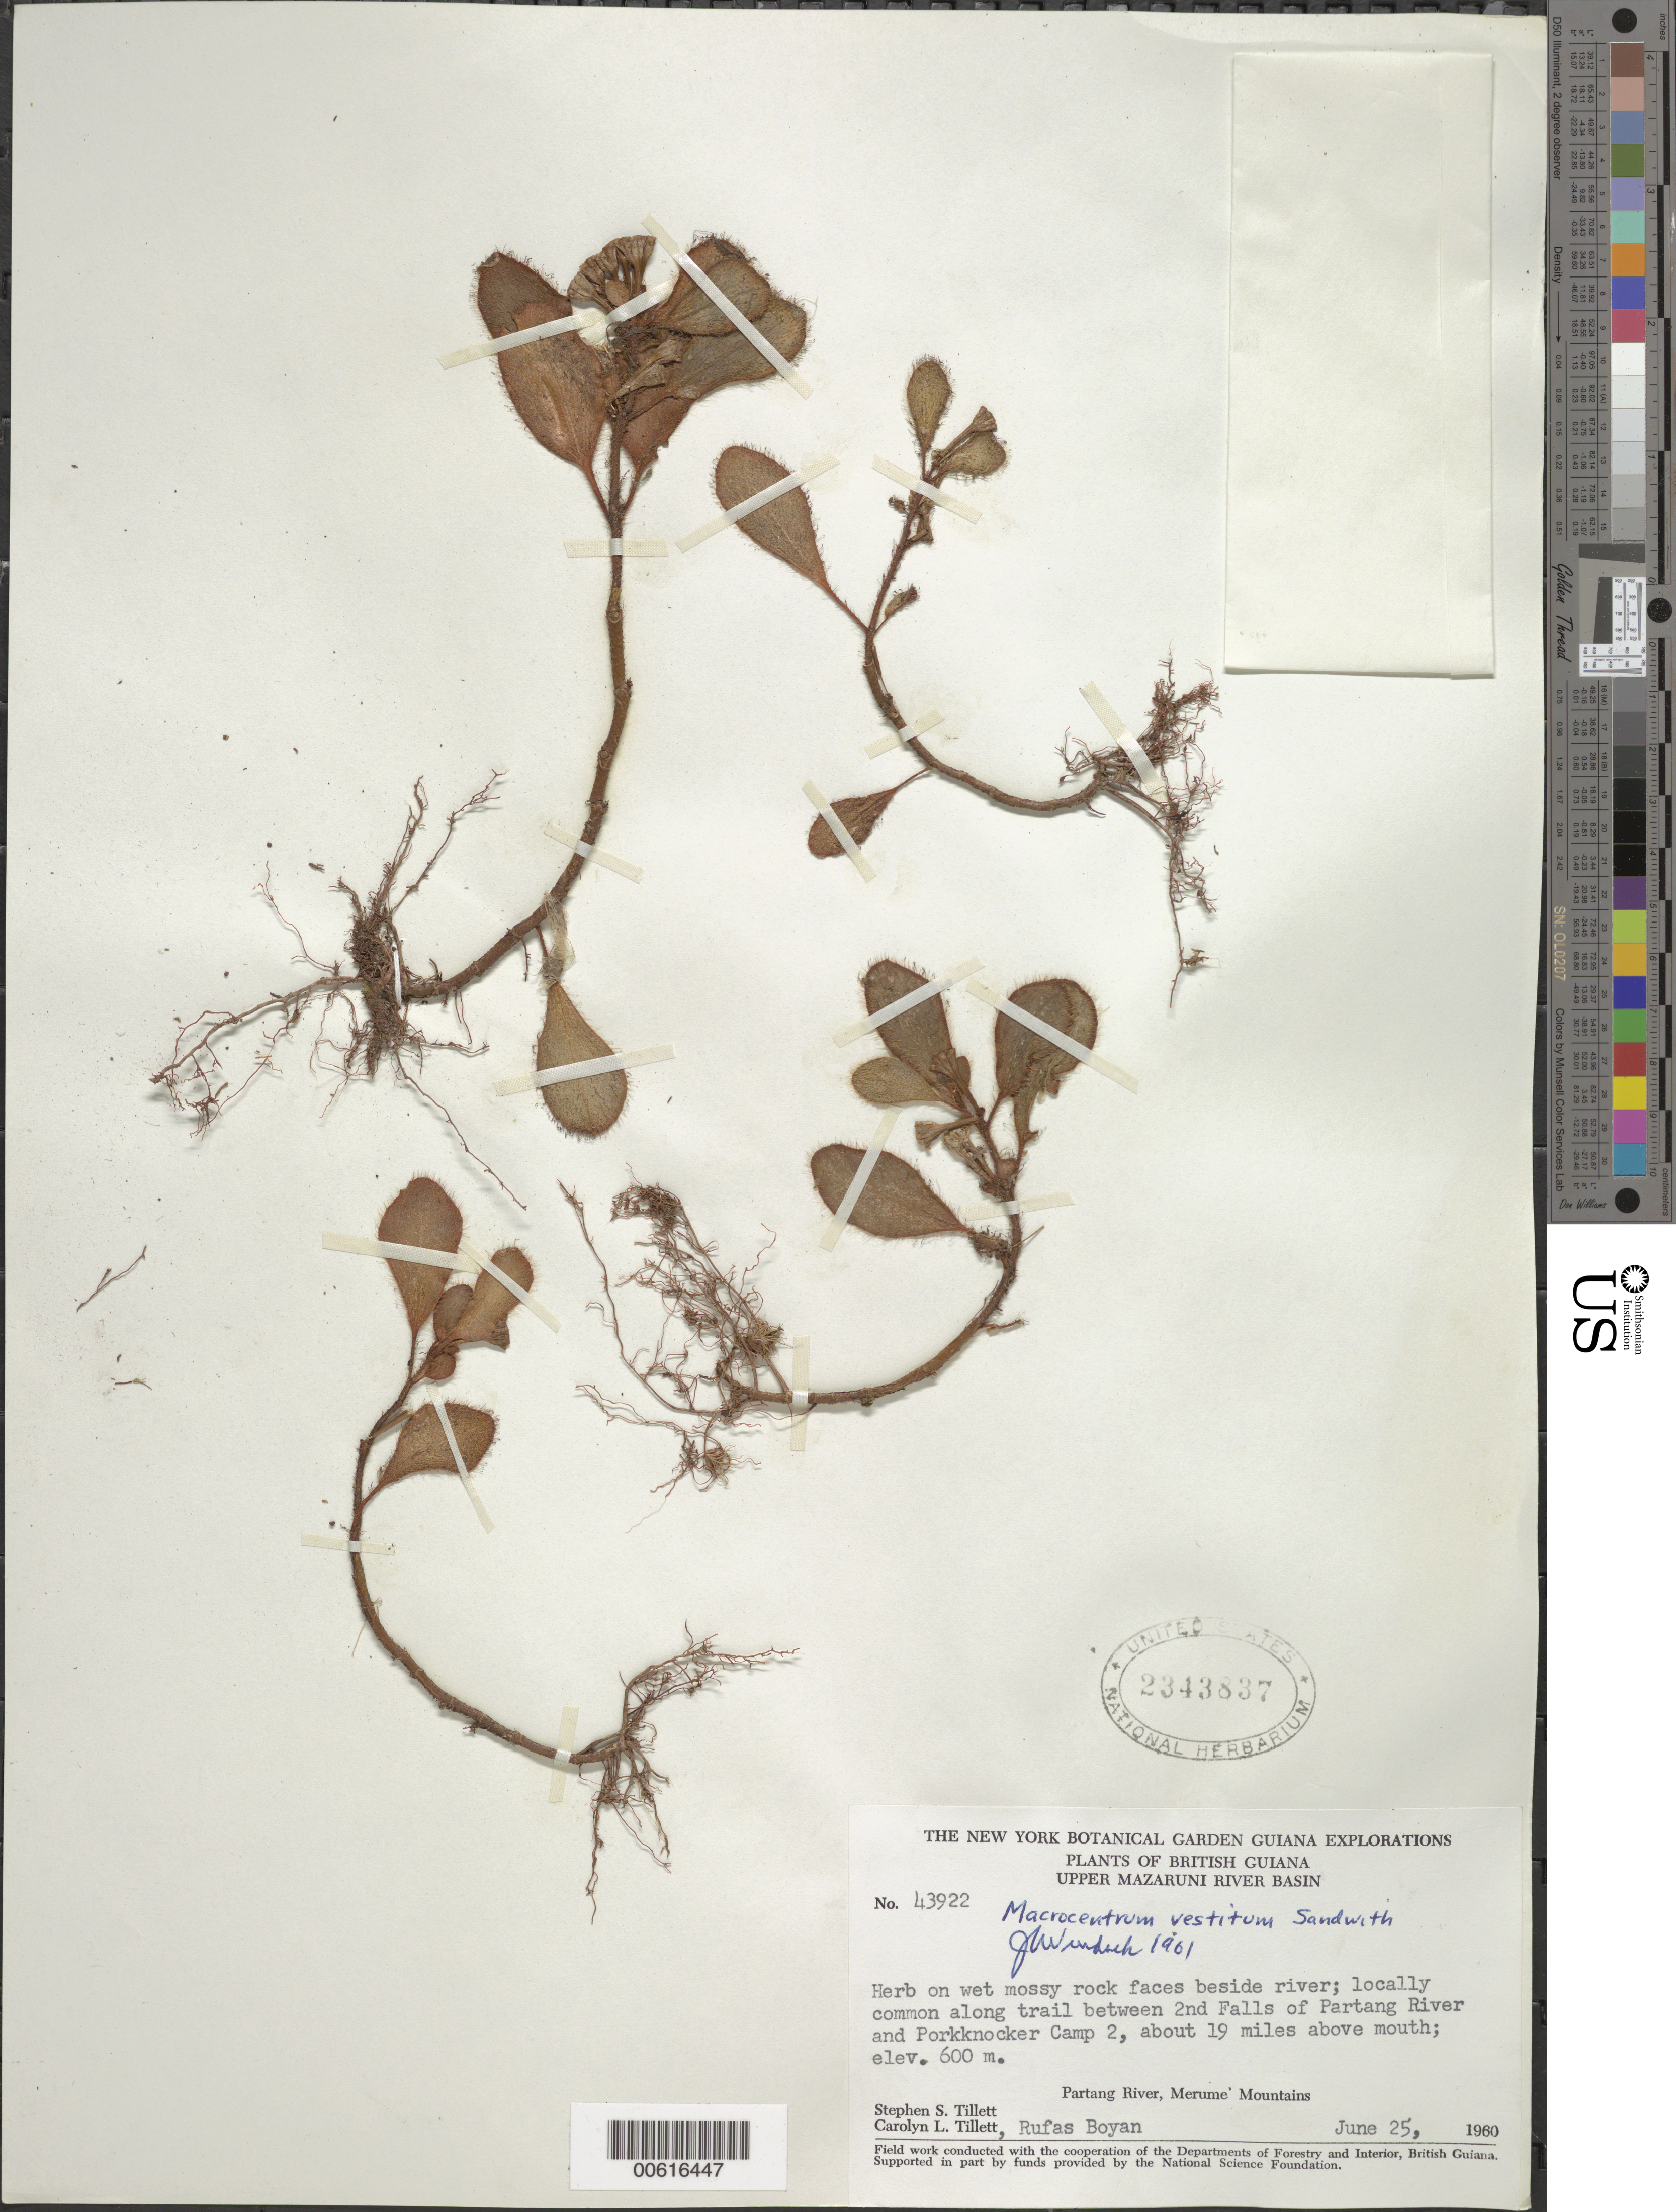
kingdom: Plantae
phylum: Tracheophyta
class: Magnoliopsida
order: Myrtales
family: Melastomataceae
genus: Macrocentrum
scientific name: Macrocentrum vestitum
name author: Sandwith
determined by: Wurdack, John J., (US), US (UNITED STATES)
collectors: S. S. Tillett, C. L. Tillett & R. Boyan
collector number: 43922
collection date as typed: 25-Jun-60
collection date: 1960-06-25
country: Guyana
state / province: Cuyuni-Mazaruni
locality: Partang River, Porkknocker Camp 2, 19 mi. from mouth of river, Upper Mazaruni River basin; Merume Mountains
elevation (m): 600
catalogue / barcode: US 2343837